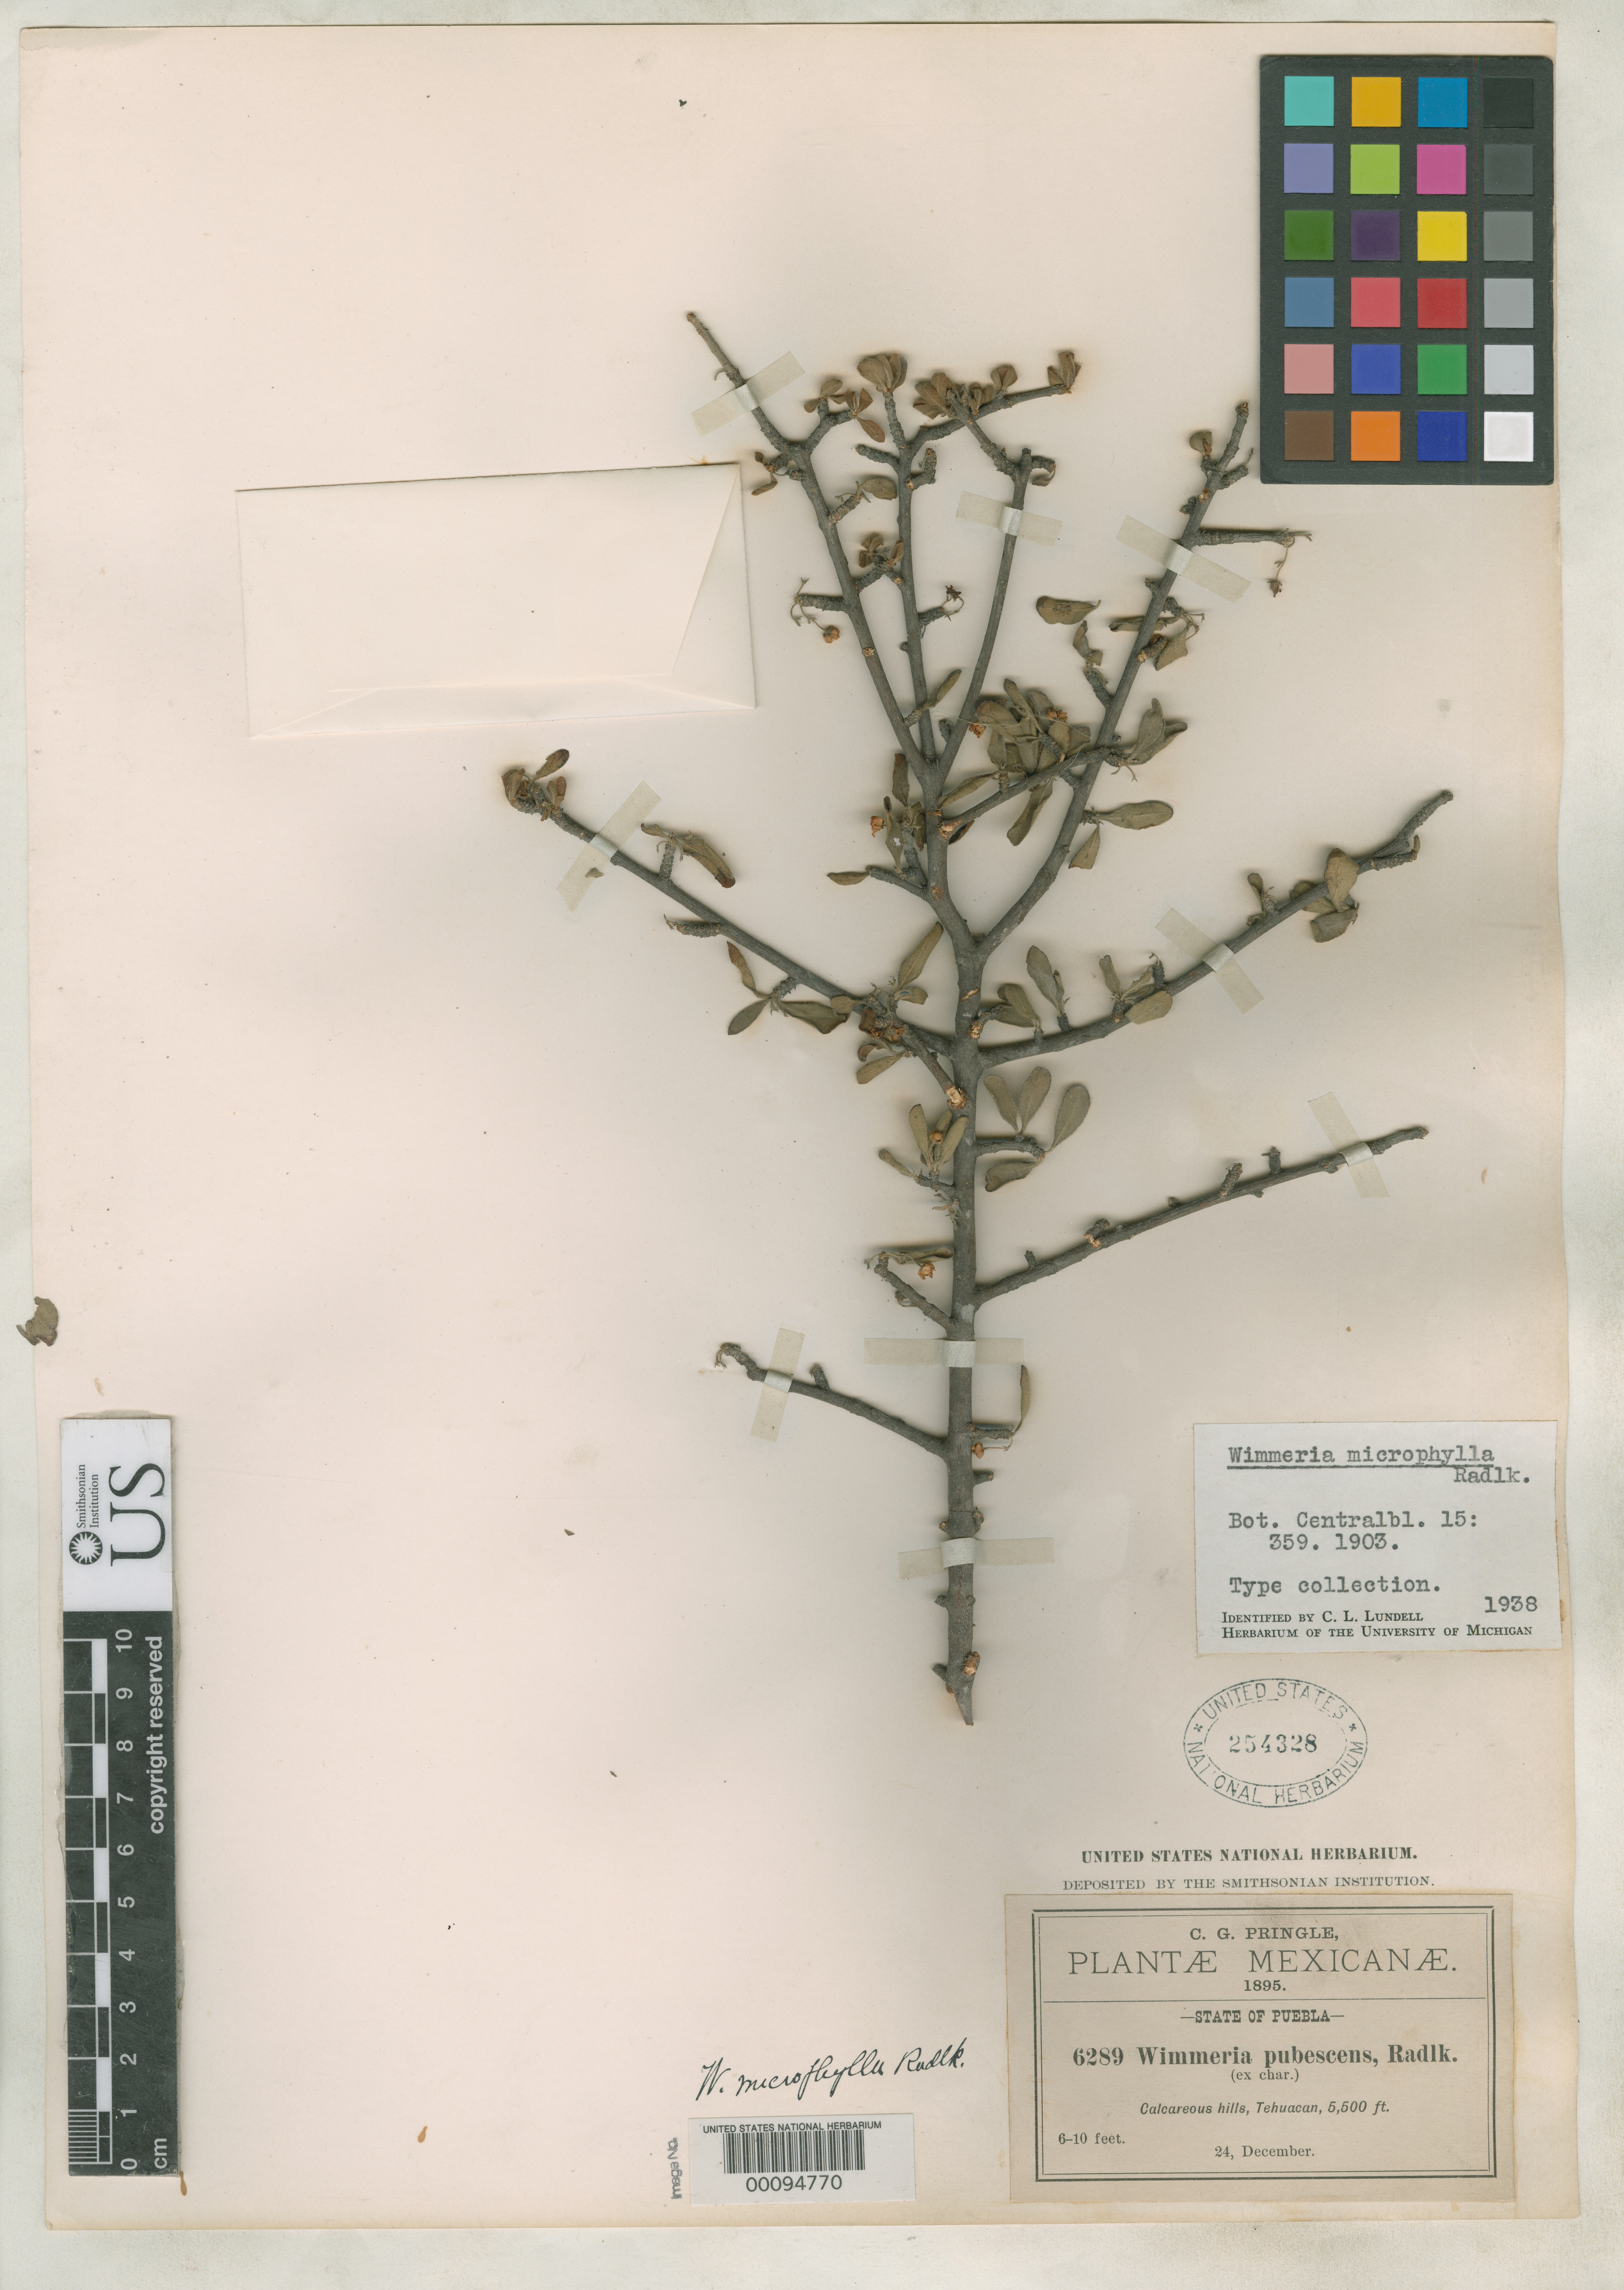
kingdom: Plantae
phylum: Tracheophyta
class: Magnoliopsida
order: Celastrales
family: Celastraceae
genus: Wimmeria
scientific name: Wimmeria microphylla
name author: Radlk.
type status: Isotype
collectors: C. G. Pringle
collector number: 6289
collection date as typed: Dec 1895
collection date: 1895-12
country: Mexico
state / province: Puebla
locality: At Tehuacan.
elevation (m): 1800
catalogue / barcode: US 254328